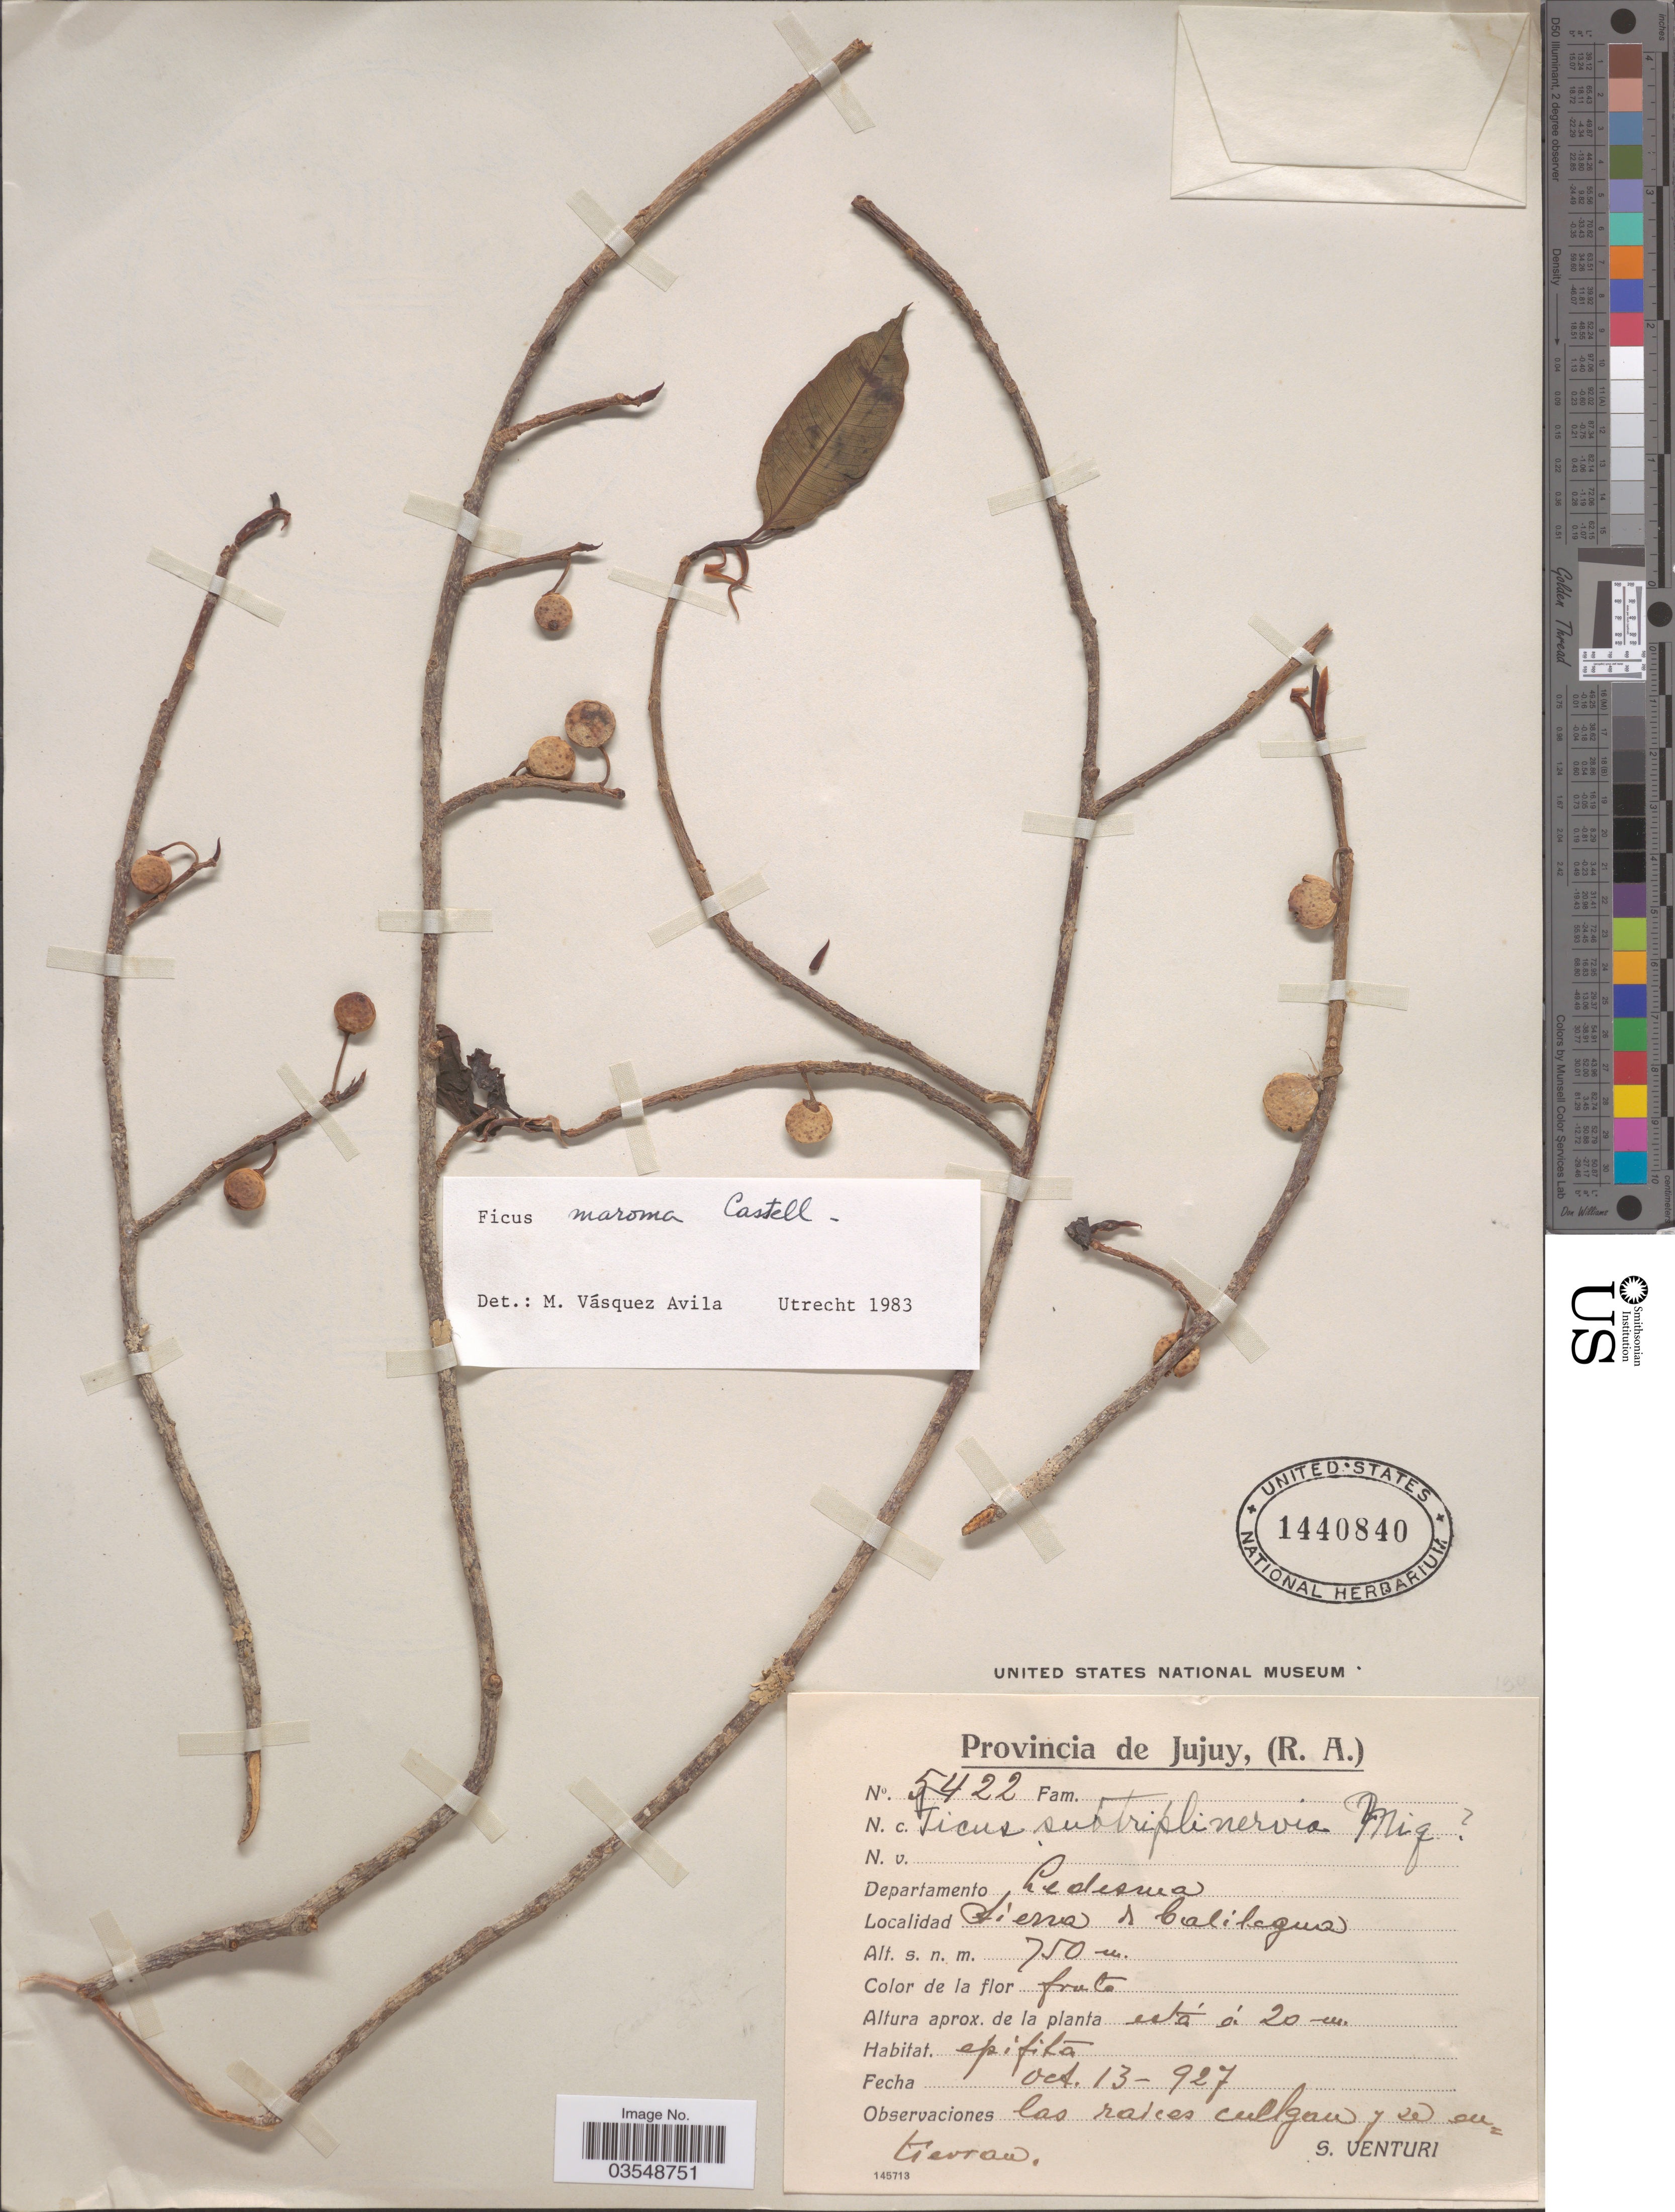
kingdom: Plantae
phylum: Tracheophyta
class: Magnoliopsida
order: Rosales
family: Moraceae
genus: Ficus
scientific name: Ficus maroma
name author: A. Cast.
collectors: S. Venturi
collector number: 5422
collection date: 1927-10-13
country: Argentina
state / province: Jujuy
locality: Departamento Ledesma. Sierra de Calilegua.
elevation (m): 750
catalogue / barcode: US 1440840